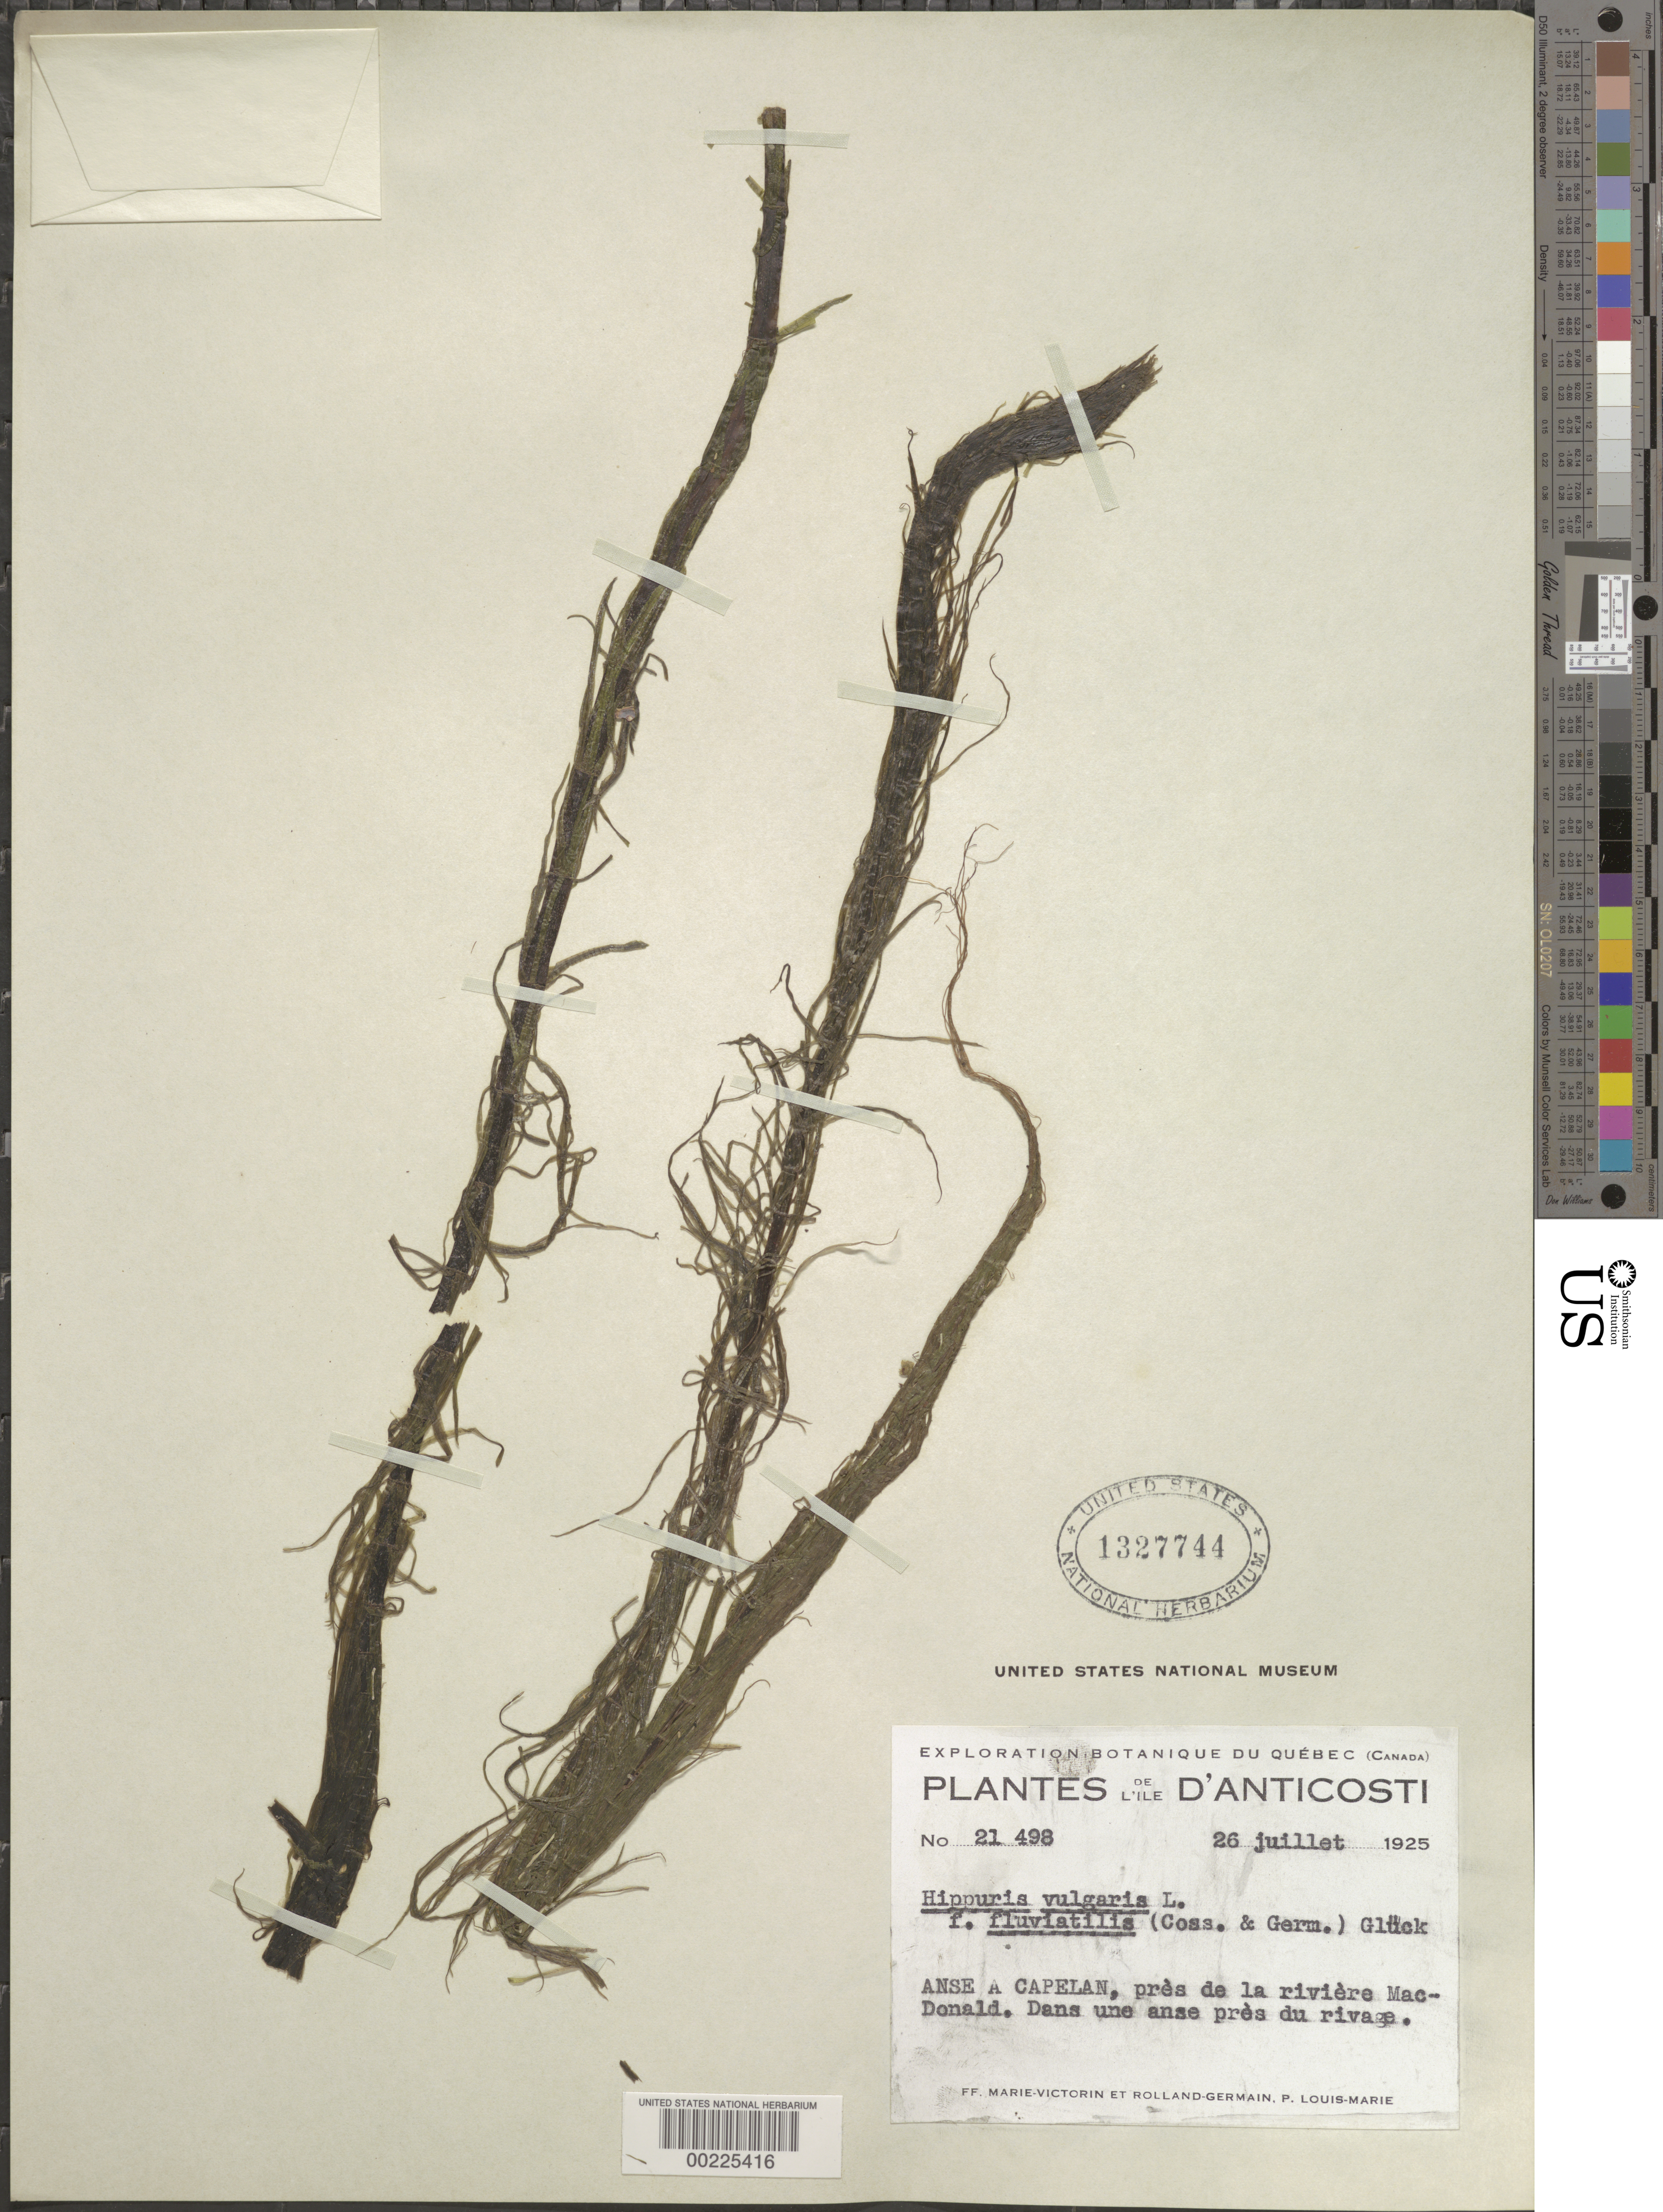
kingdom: Plantae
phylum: Tracheophyta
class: Magnoliopsida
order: Lamiales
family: Plantaginaceae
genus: Hippuris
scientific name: Hippuris vulgaris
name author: L.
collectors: Fr. Marie-Victorin & Rolland-Germain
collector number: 21498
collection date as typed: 26 Jul 1925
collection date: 1925-07-26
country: Canada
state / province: Quebec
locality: Anse a capelan; near the river macdonald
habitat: Within a cove near the river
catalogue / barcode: US 1327744